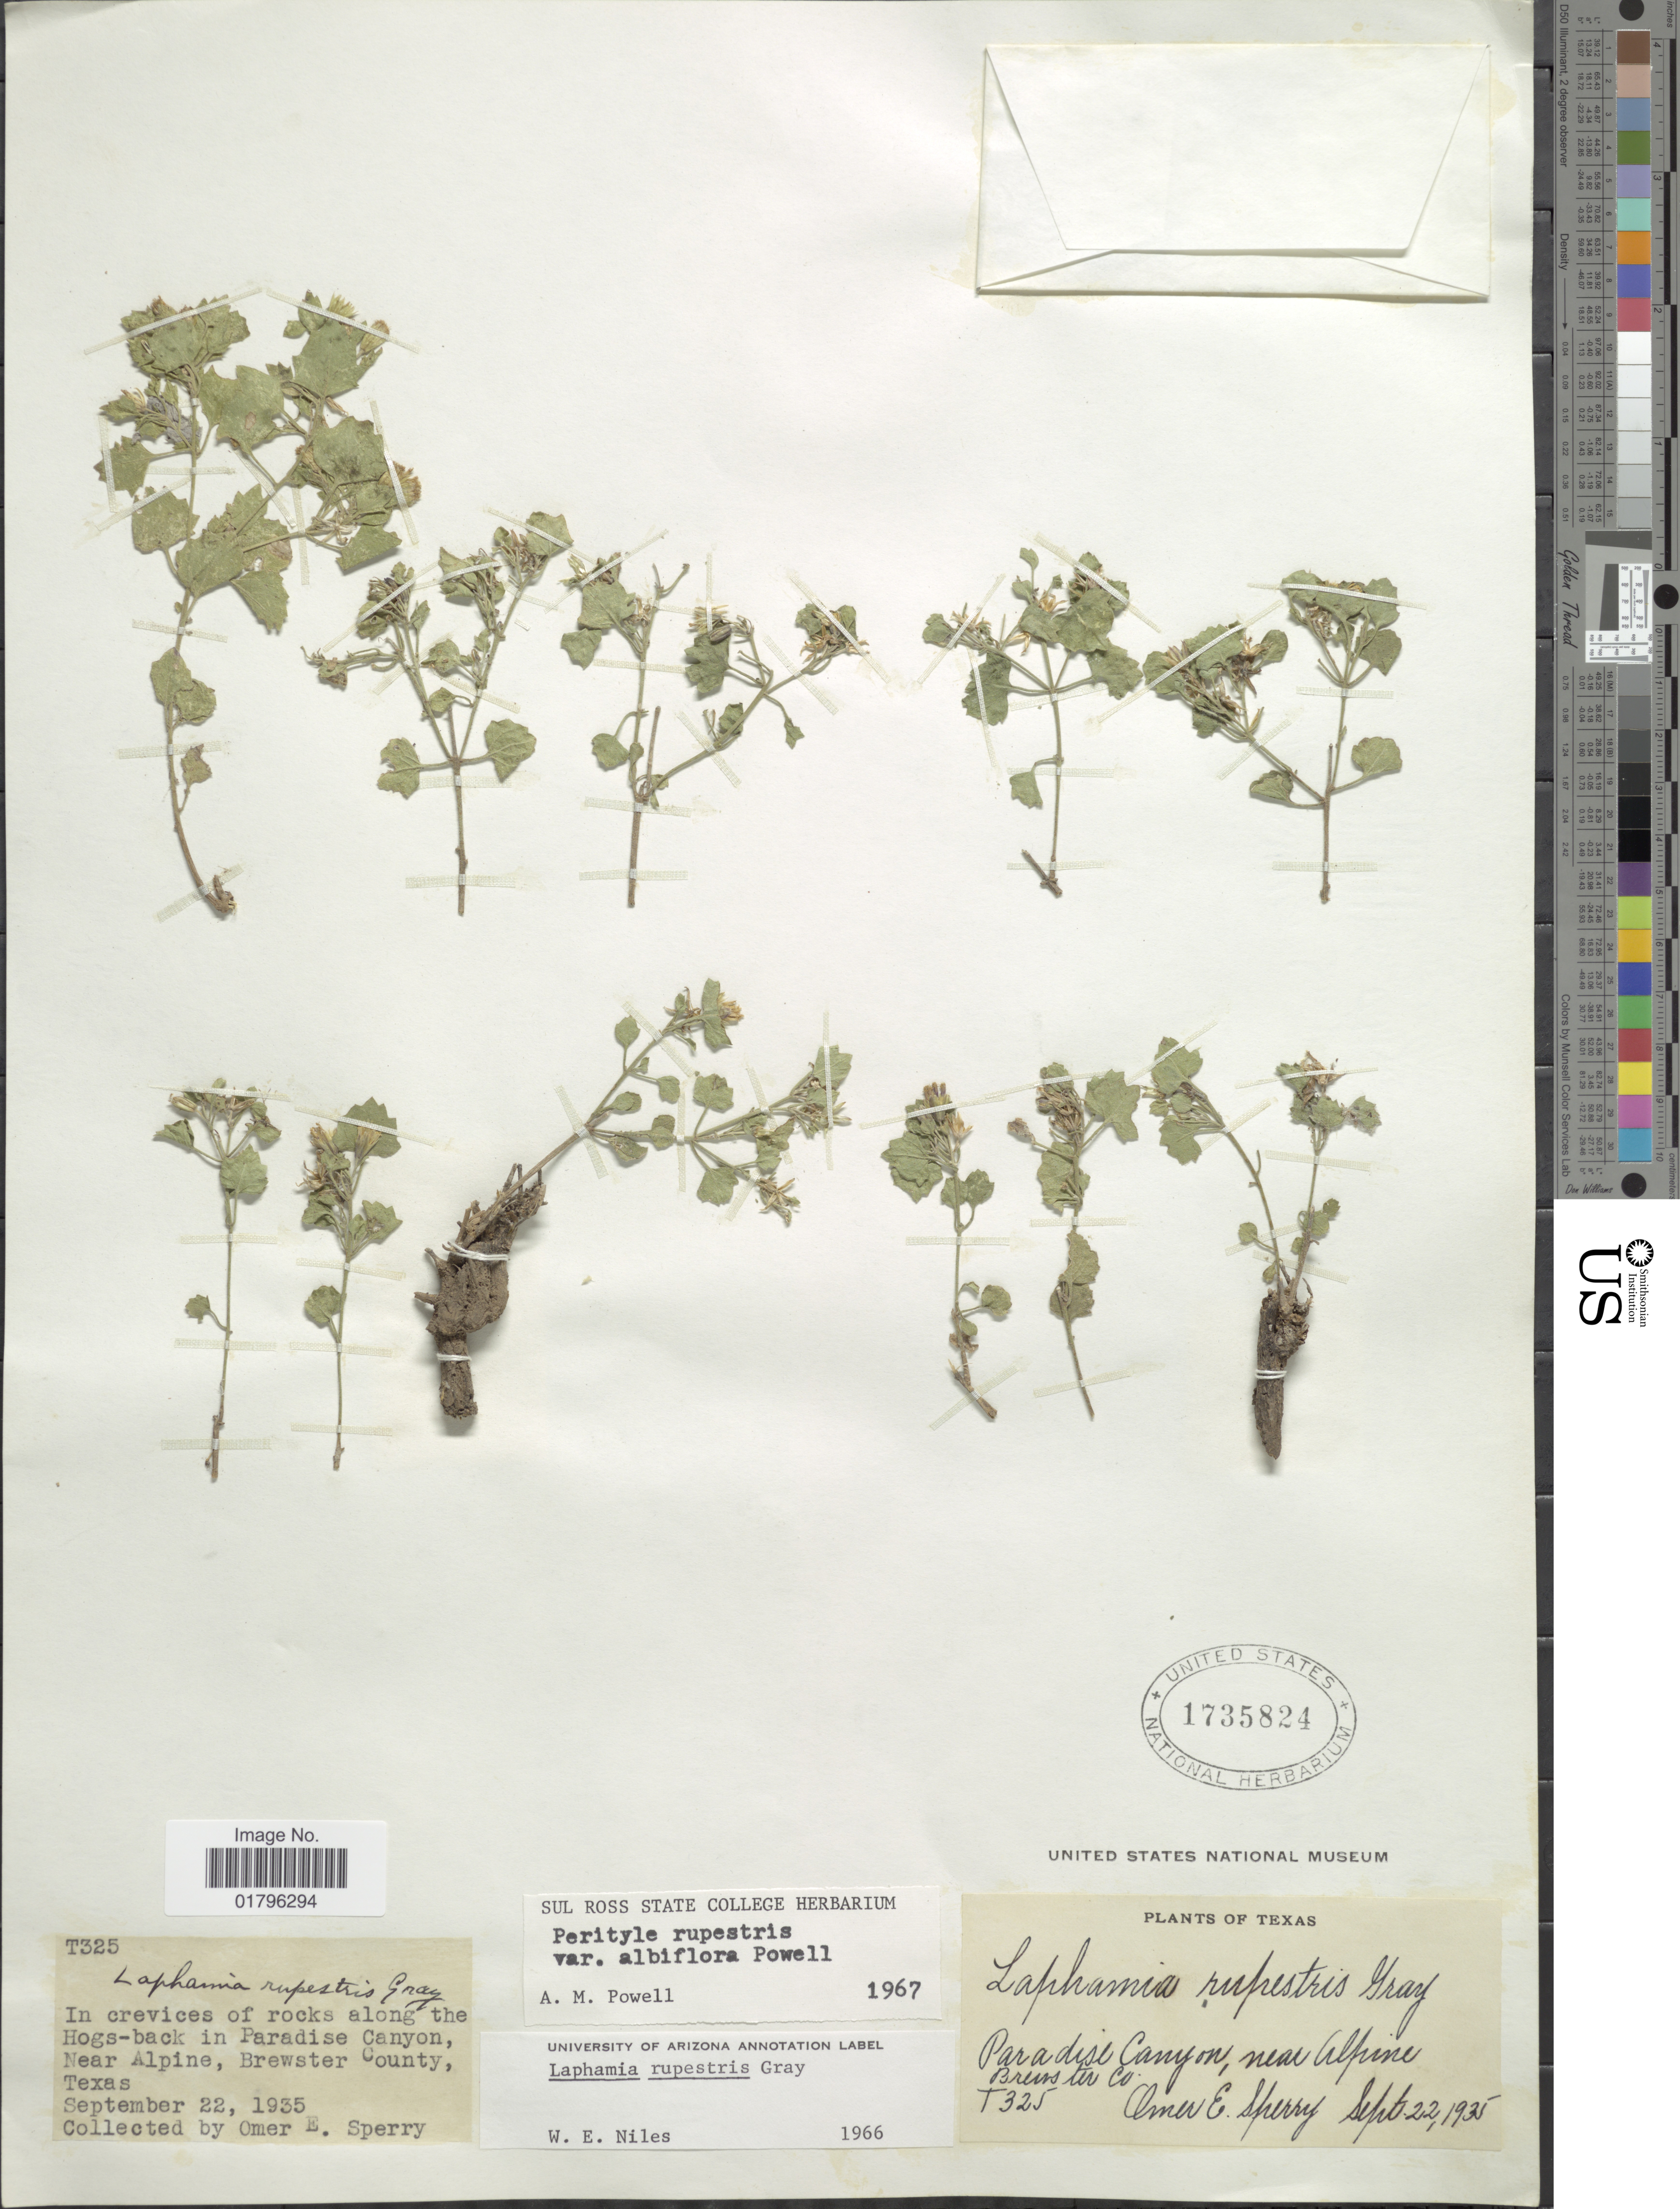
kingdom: Plantae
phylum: Tracheophyta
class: Magnoliopsida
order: Asterales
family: Asteraceae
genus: Perityle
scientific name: Perityle rupestris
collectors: O. E. Sperry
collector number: T325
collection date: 1935-09-22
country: United States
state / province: Texas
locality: Along the Hogs-back in Paradise Canyon, near Alpine, Brewster County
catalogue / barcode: US 1735824